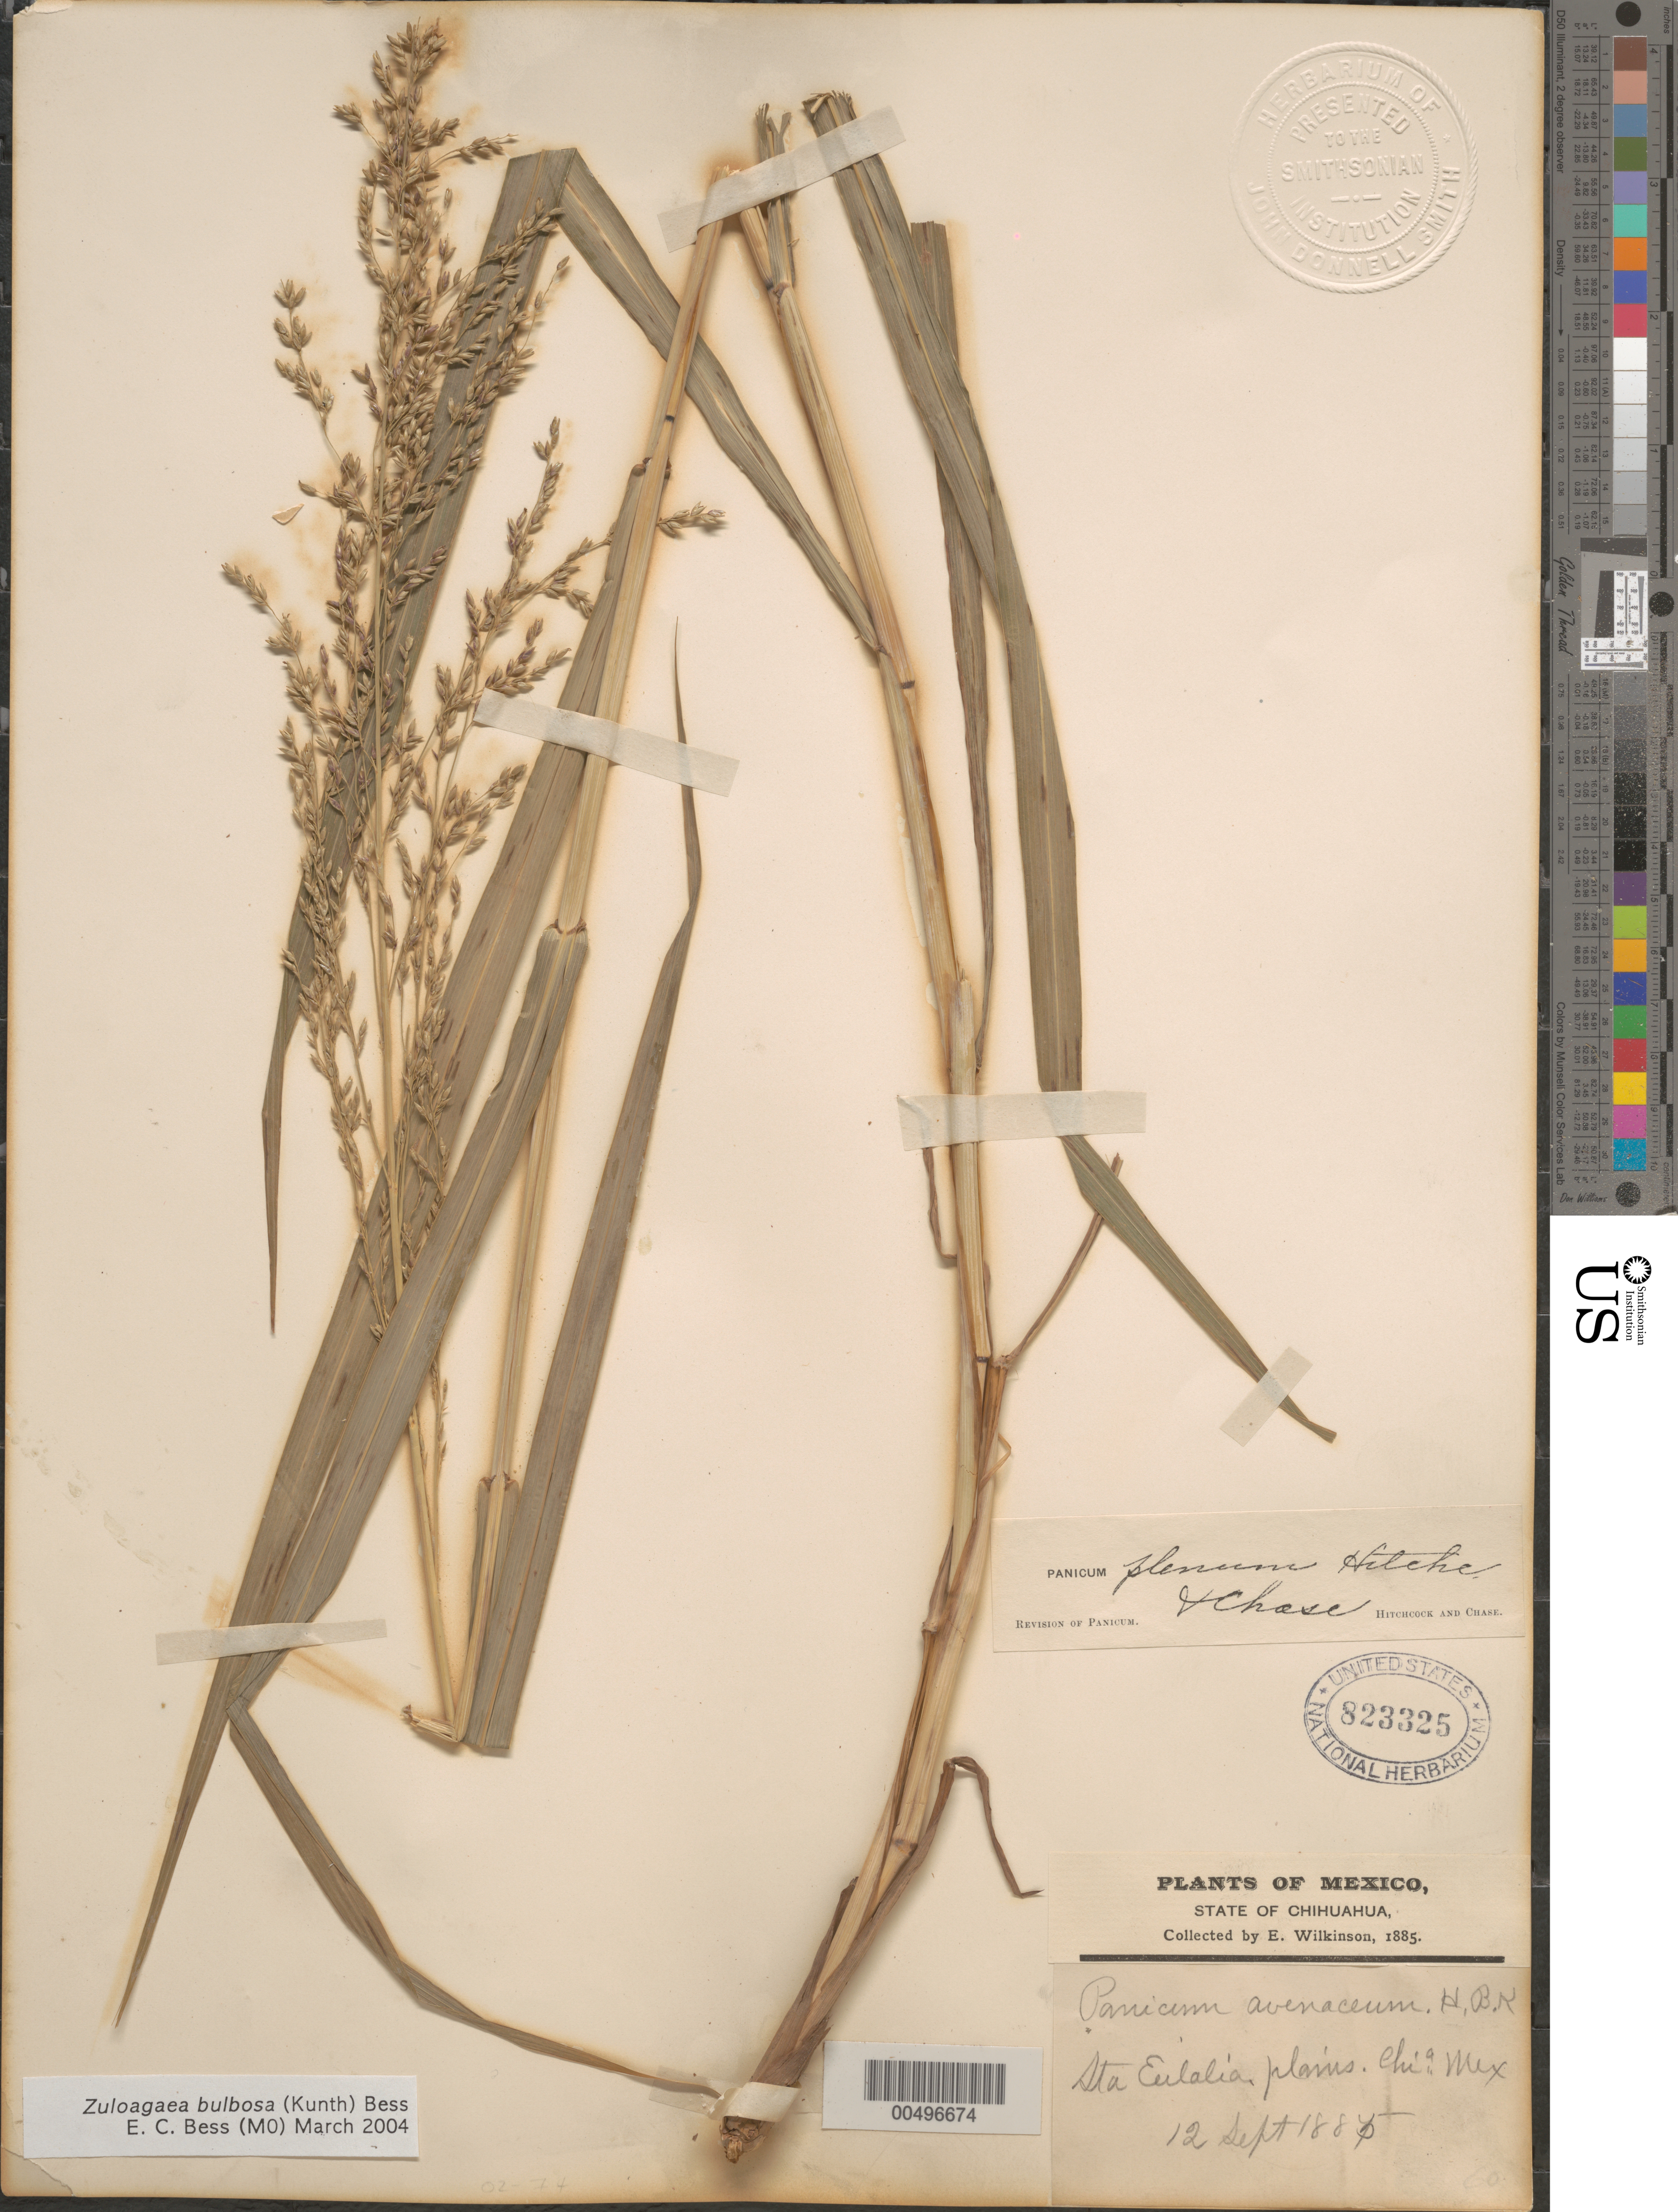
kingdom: Plantae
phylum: Tracheophyta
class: Liliopsida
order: Poales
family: Poaceae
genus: Panicum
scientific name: Panicum plenum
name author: Hitchc. & Chase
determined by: Hitchcock, A. S.; Chase, [M.] A.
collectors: E. Wilkinson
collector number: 60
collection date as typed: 12 Sep 1884 or 12 Sep 1885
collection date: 1884-09-12 or 1885-09-12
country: Mexico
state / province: Chihuahua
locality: Sta. Eulalia plains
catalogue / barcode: US 823325